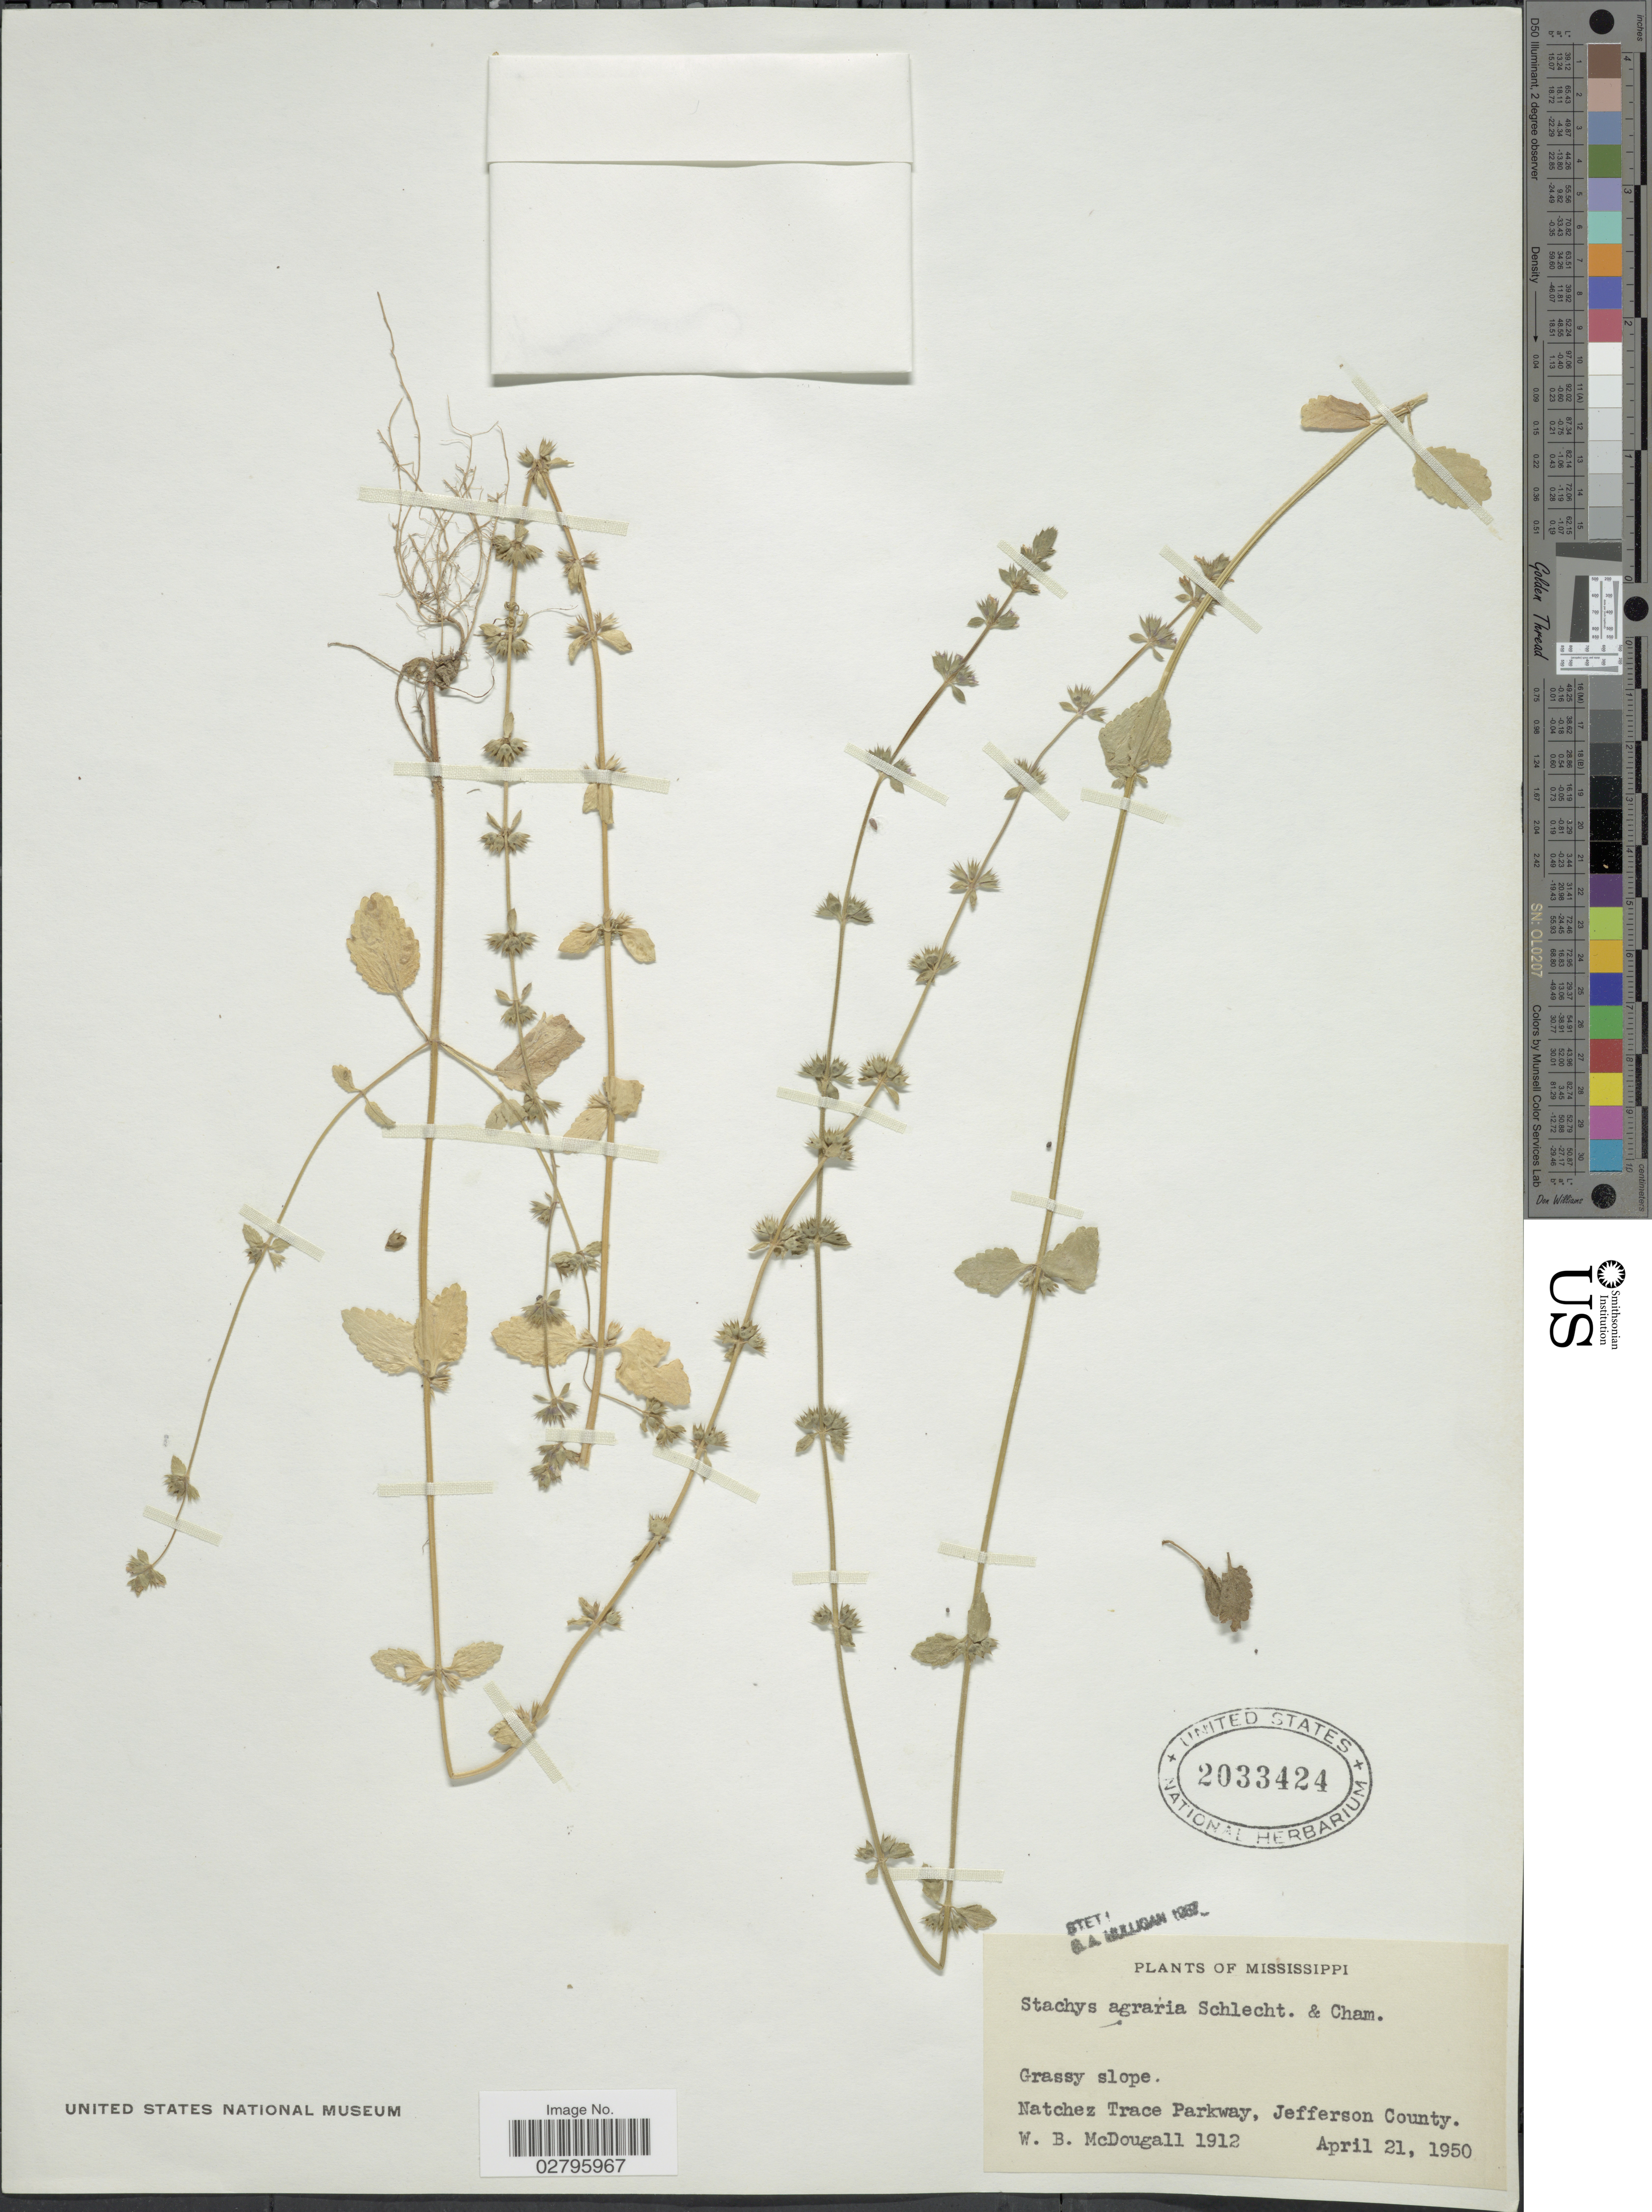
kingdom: Plantae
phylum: Tracheophyta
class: Magnoliopsida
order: Lamiales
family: Lamiaceae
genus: Stachys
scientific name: Stachys agraria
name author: Schltdl. & Cham.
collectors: W. B. McDougall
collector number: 1912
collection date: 1950-04-21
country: United States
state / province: Mississippi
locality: Natchez Trace Parkway, Jefferson County.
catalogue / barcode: US 2033424